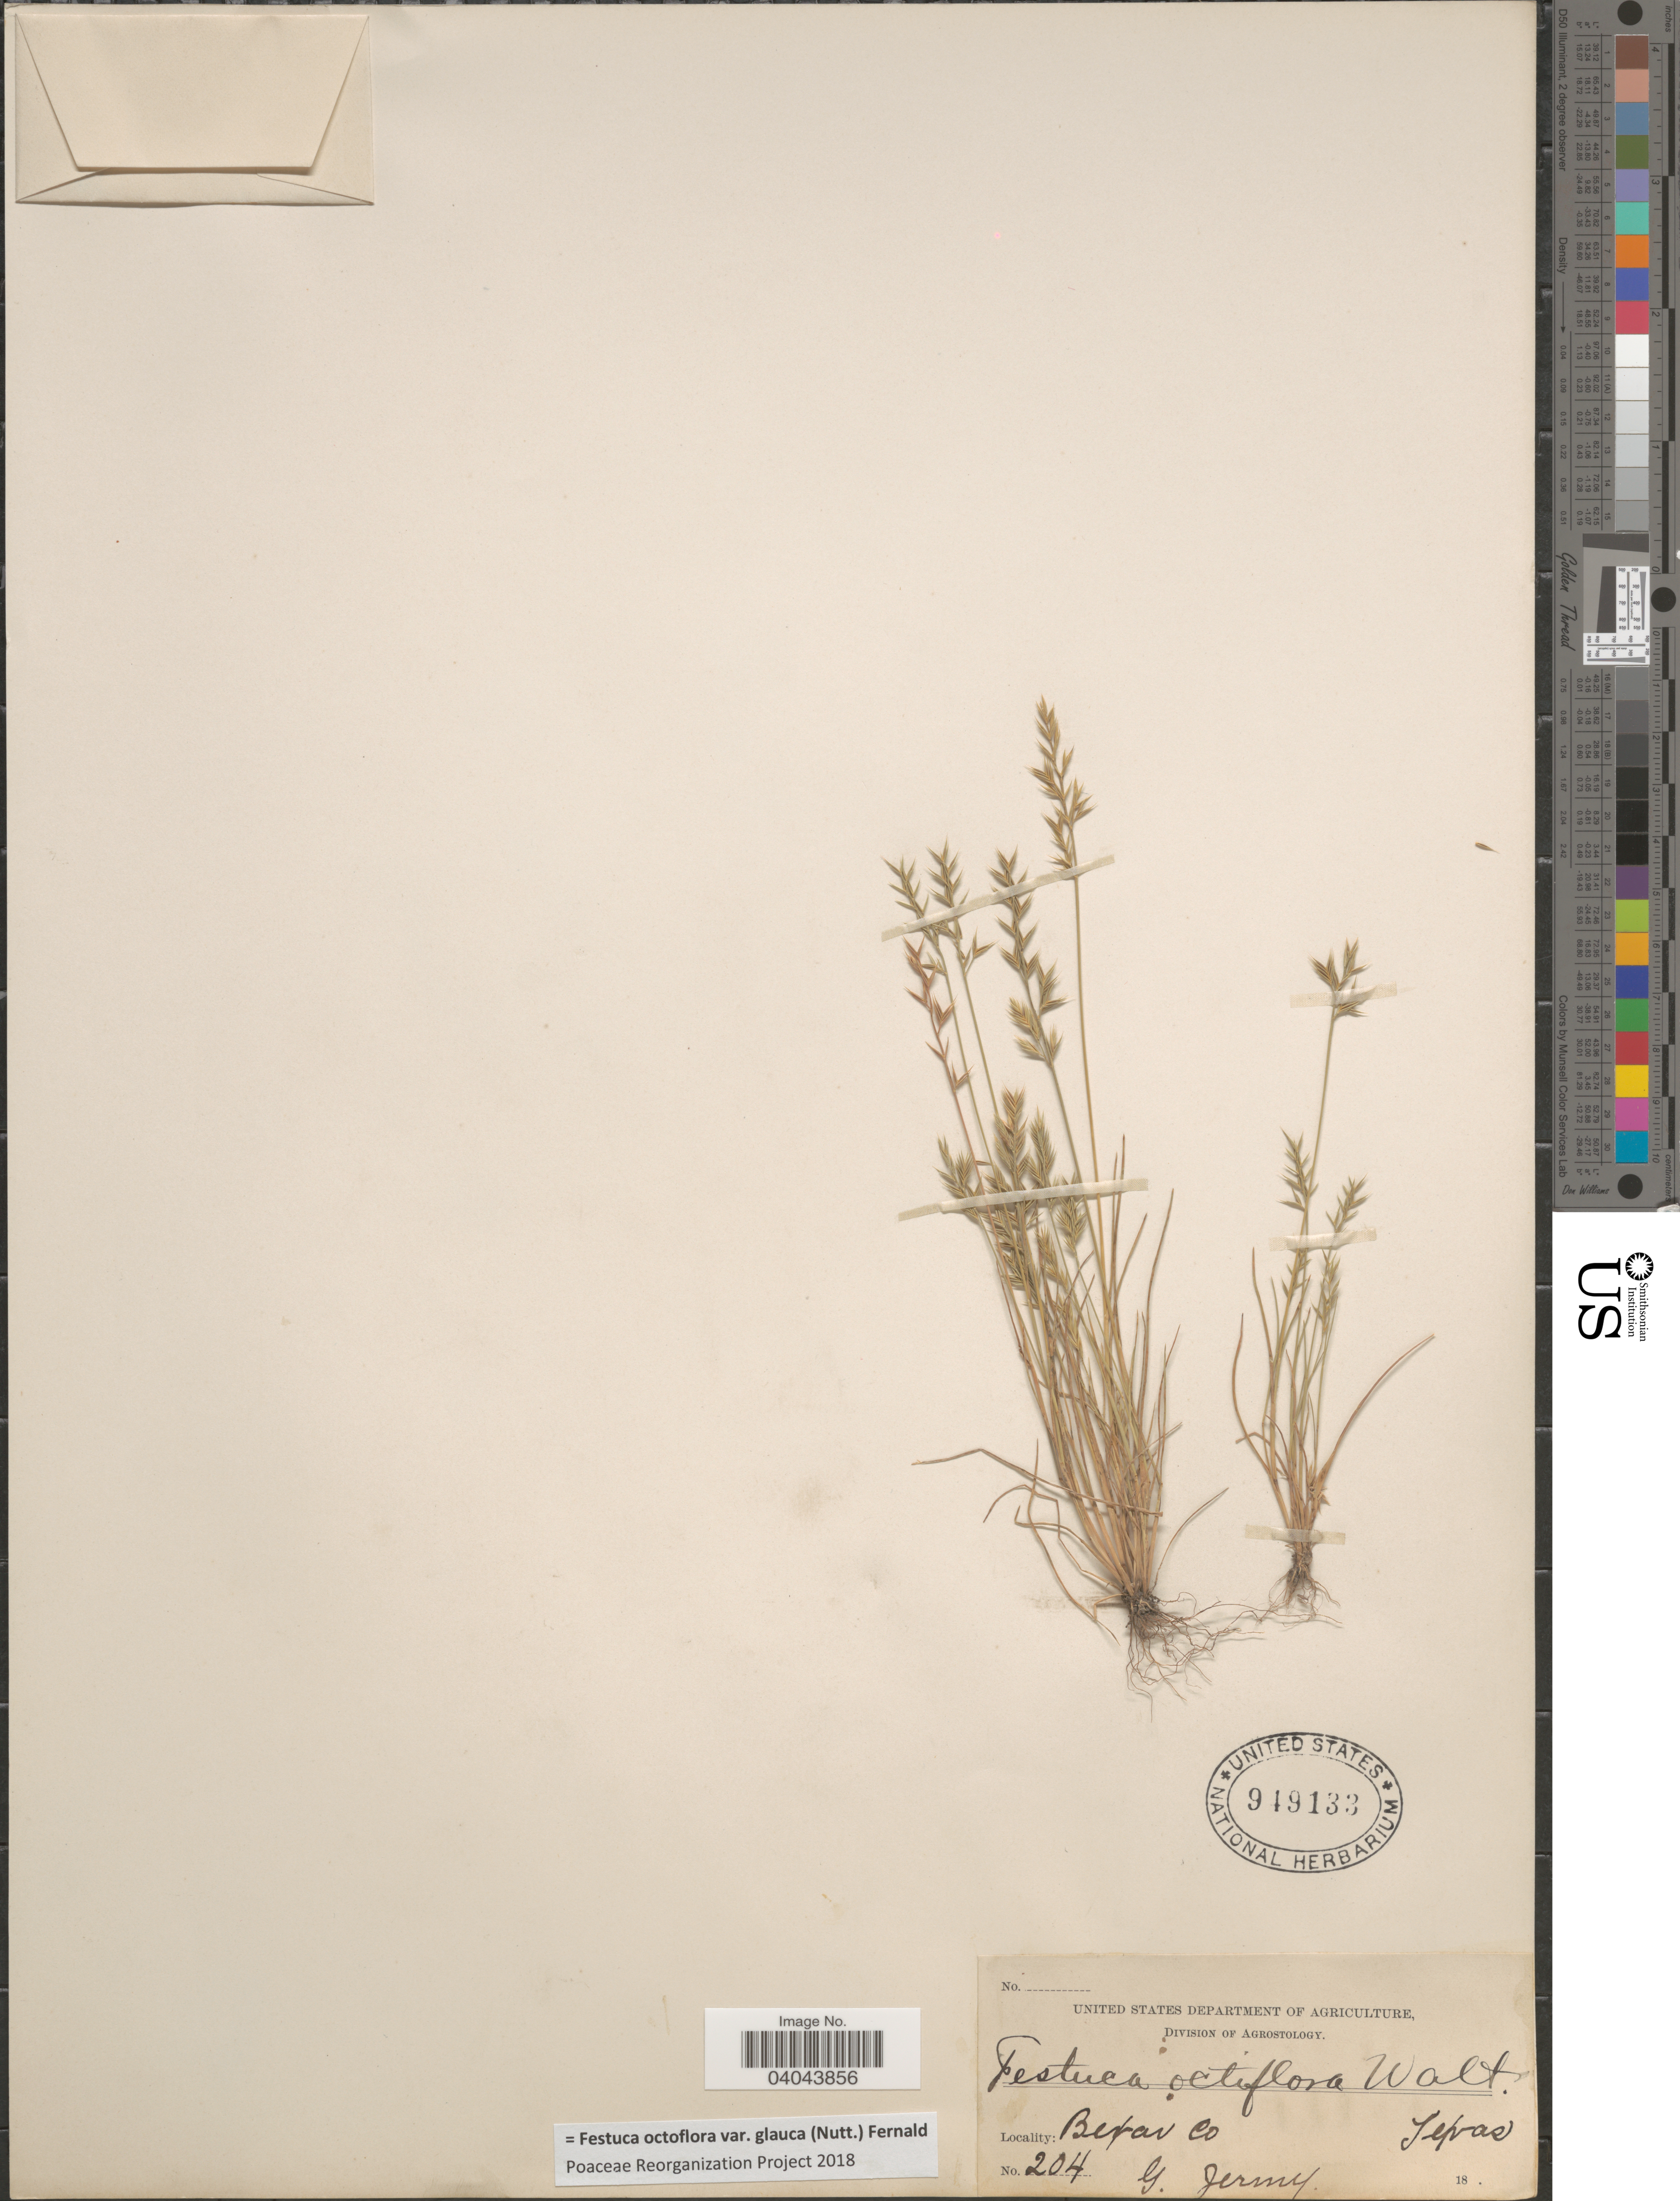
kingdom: Plantae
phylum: Tracheophyta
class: Liliopsida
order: Poales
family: Poaceae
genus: Festuca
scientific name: Festuca octoflora var. glauca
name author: (Nutt.) Fernald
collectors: G. Jermy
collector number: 204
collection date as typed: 18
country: United States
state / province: Texas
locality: Bexar Co.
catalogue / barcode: US 949133